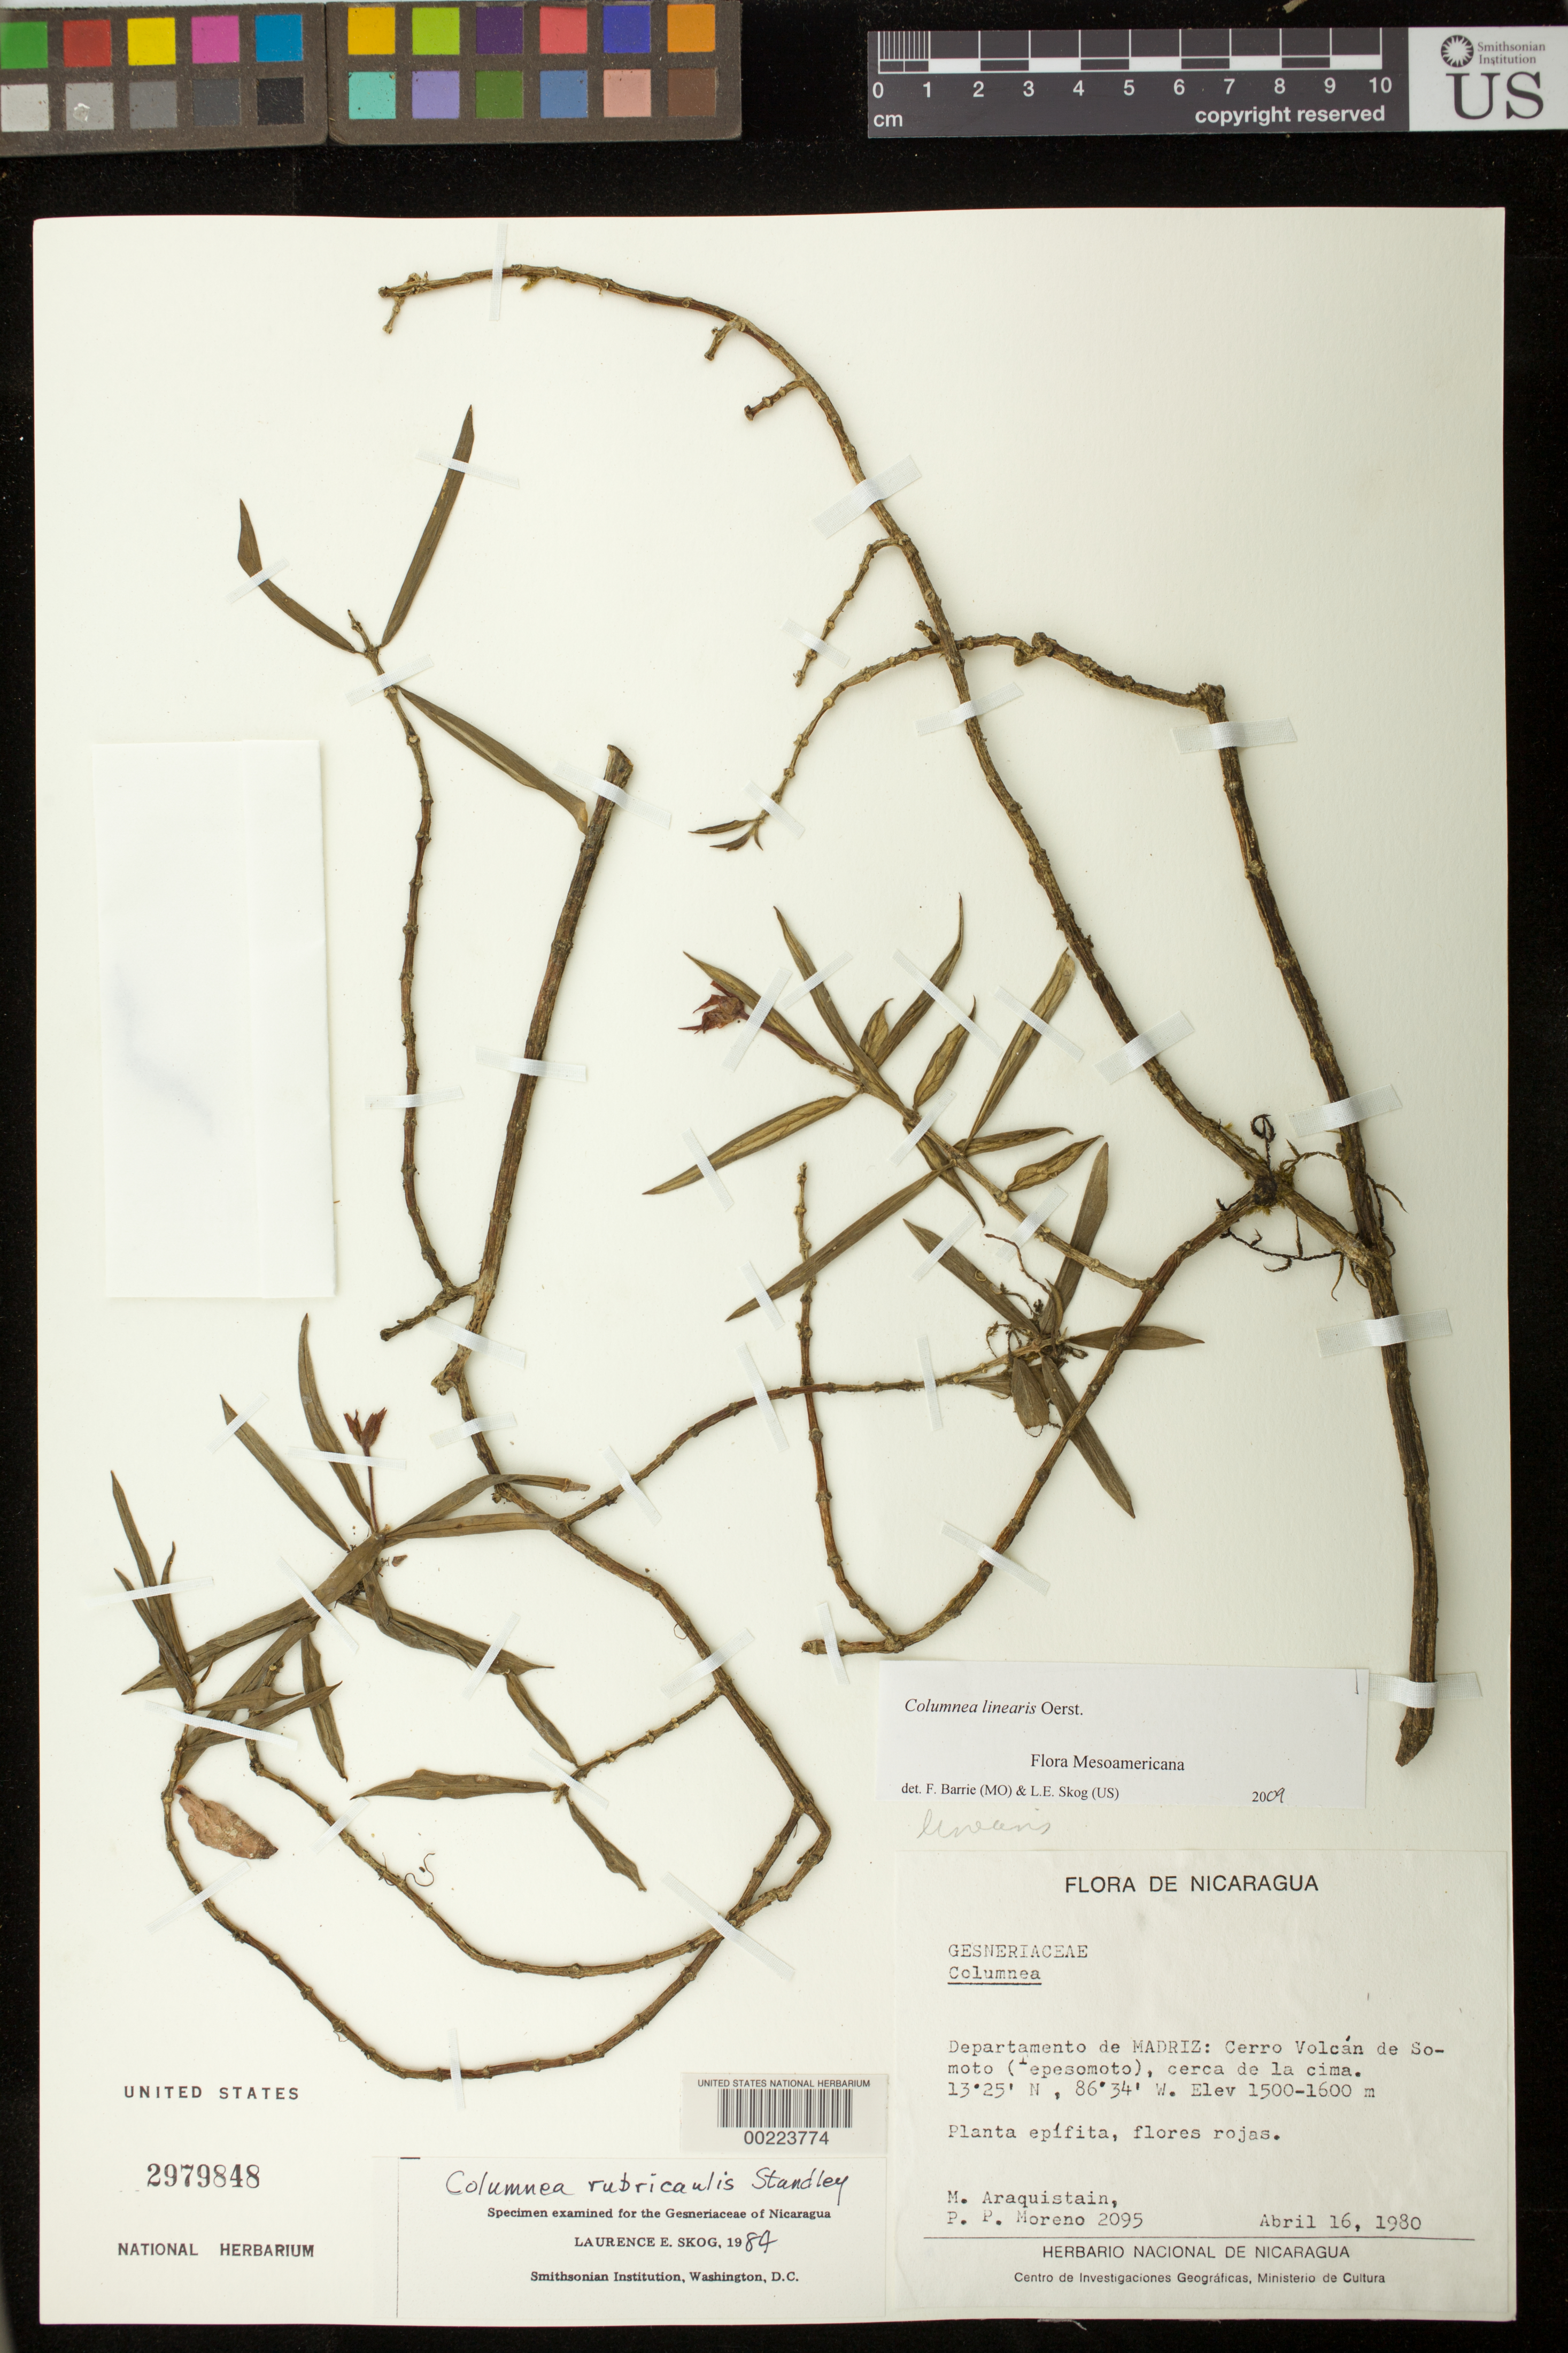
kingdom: Plantae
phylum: Tracheophyta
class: Magnoliopsida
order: Lamiales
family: Gesneriaceae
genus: Columnea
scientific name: Columnea linearis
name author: Oerst.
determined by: Barrie, F. R.; Skog, Laurence E.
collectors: M. Araquistain & P. Moreno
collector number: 2095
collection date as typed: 16 Apr 1980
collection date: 1980-04-16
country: Nicaragua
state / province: Madriz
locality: Departamento de Madriz: Cerro Volcén de Somoto (Tepesomoto), cerca de la cima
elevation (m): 1500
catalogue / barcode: US 2979848